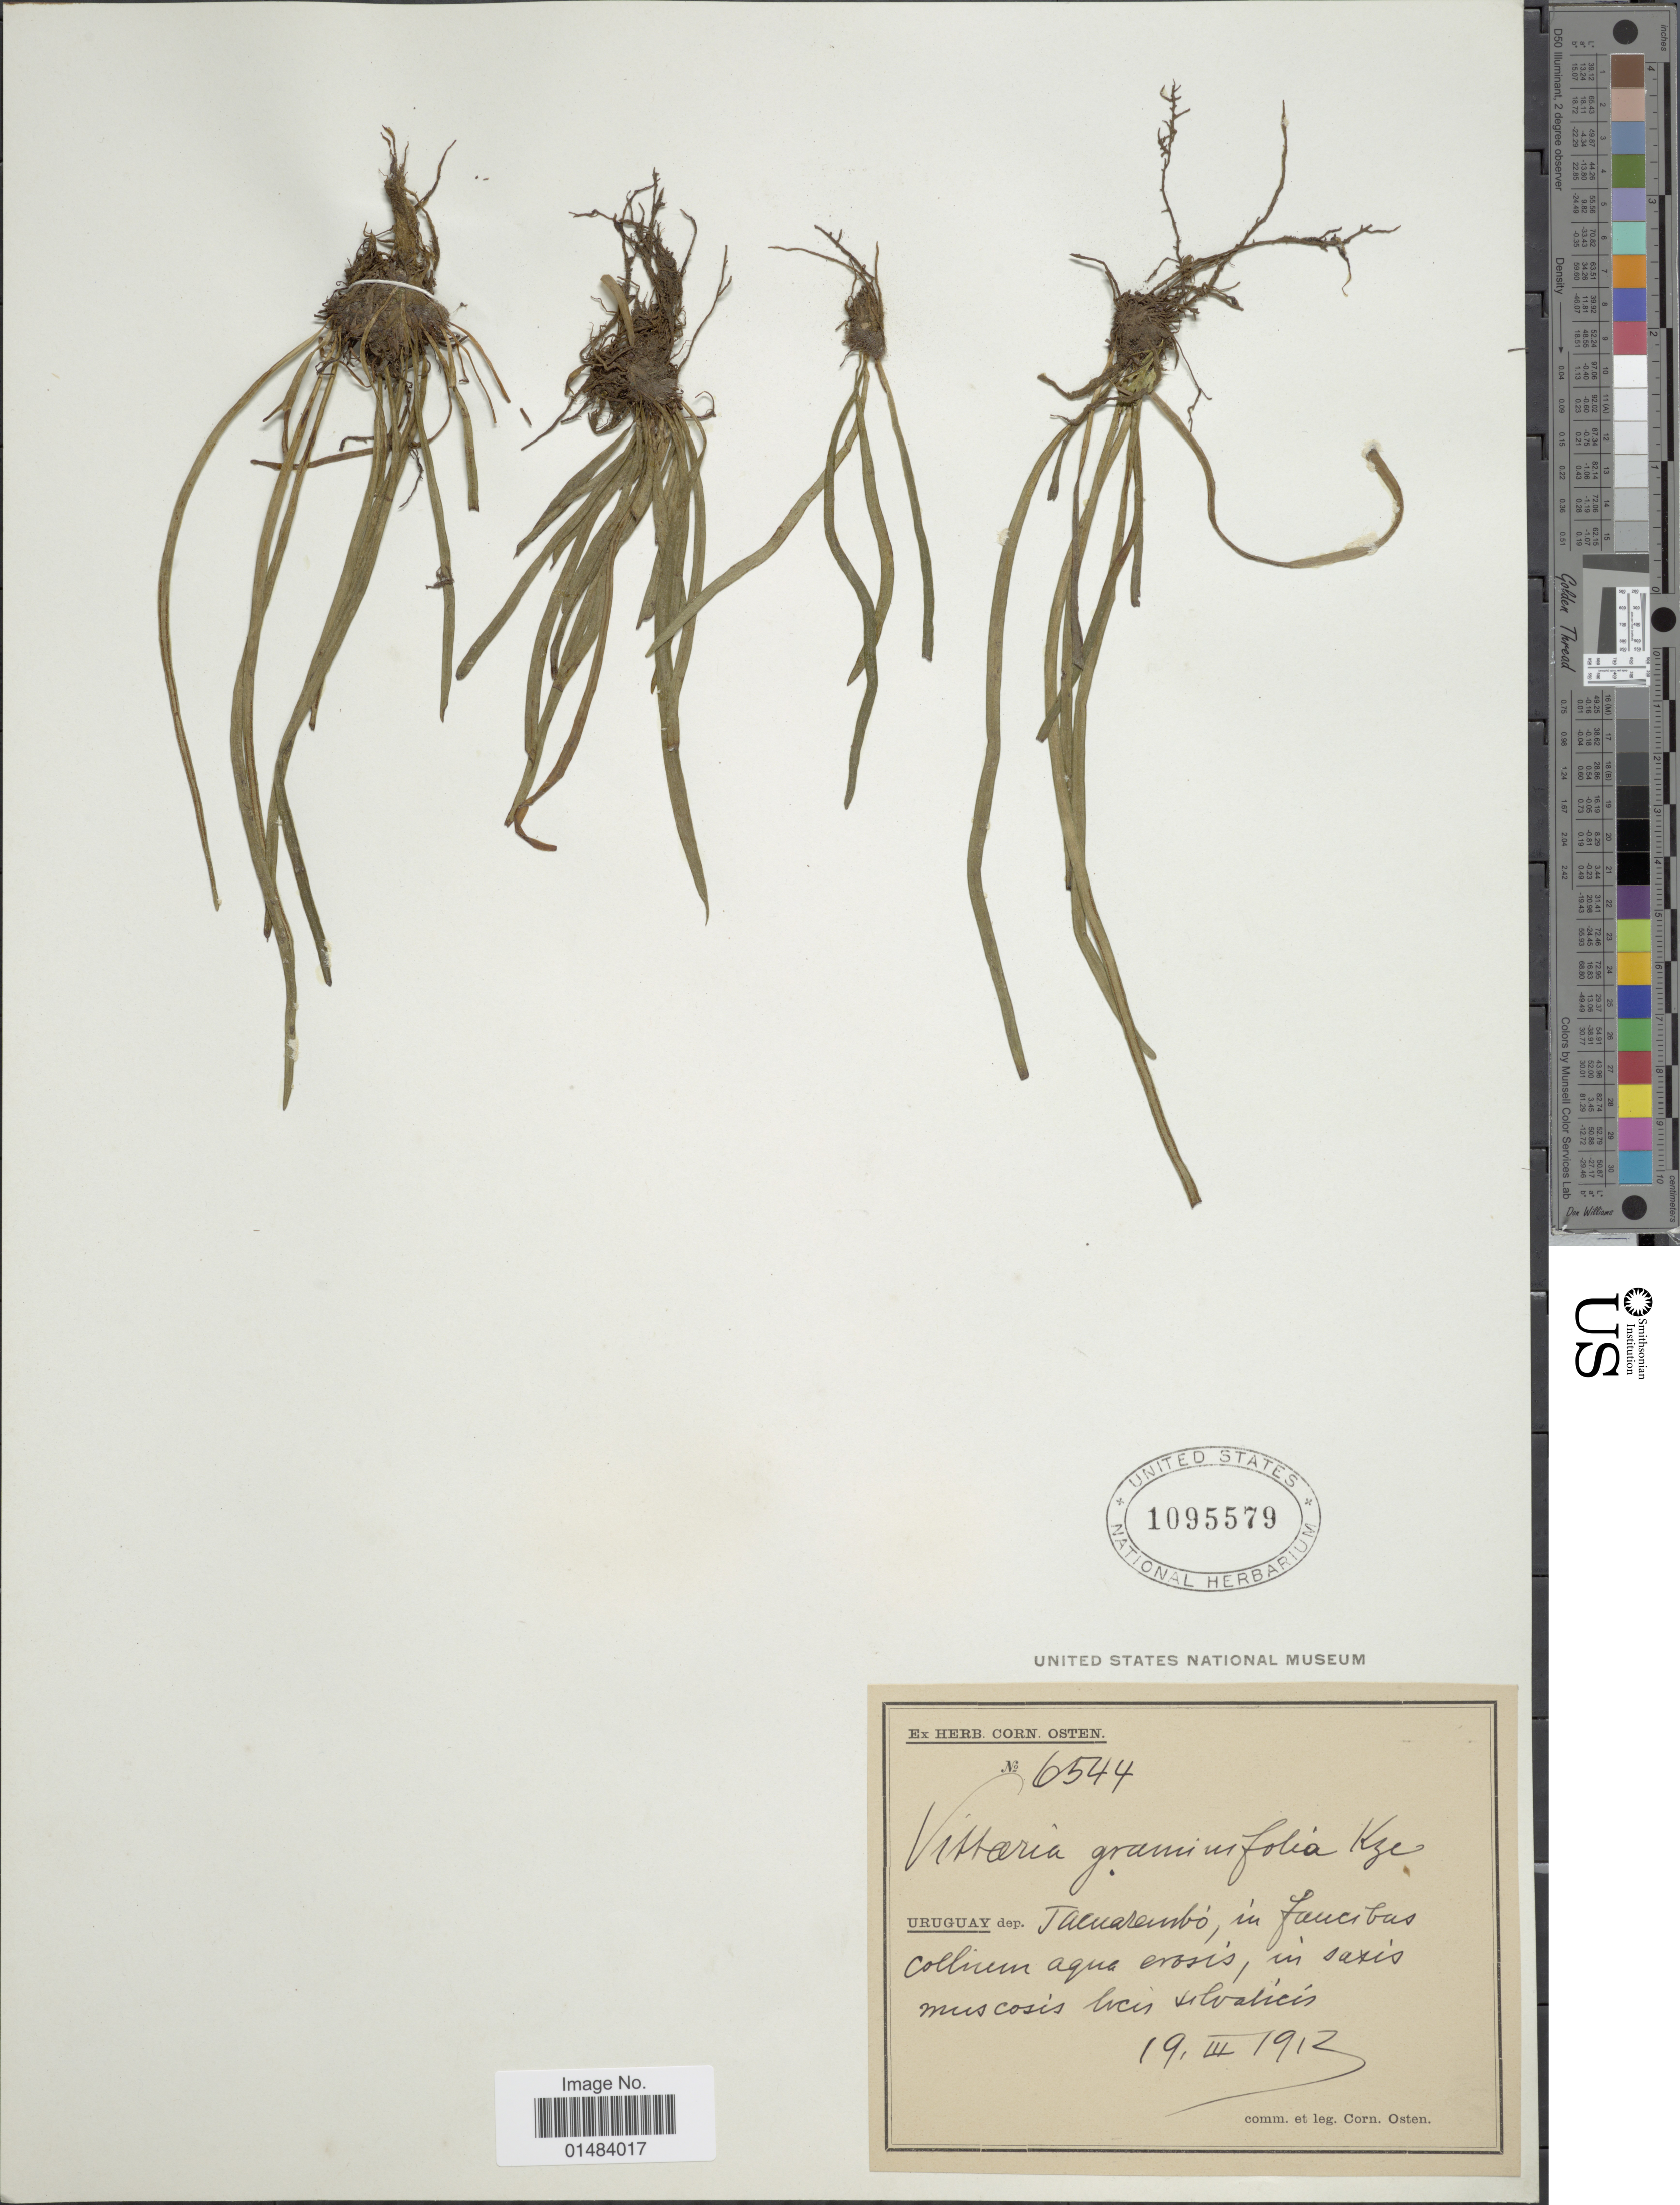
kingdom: Plantae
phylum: Tracheophyta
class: Polypodiopsida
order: Polypodiales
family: Pteridaceae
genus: Vittaria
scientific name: Vittaria lineata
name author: (L.) Sm.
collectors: ex herb. Corn. Osten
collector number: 6544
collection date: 1913-03-19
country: Uruguay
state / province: Tacuarembó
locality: Uruguay dep. Tacuarembo, in faucibus collium aqua erosis.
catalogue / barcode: US 1095579